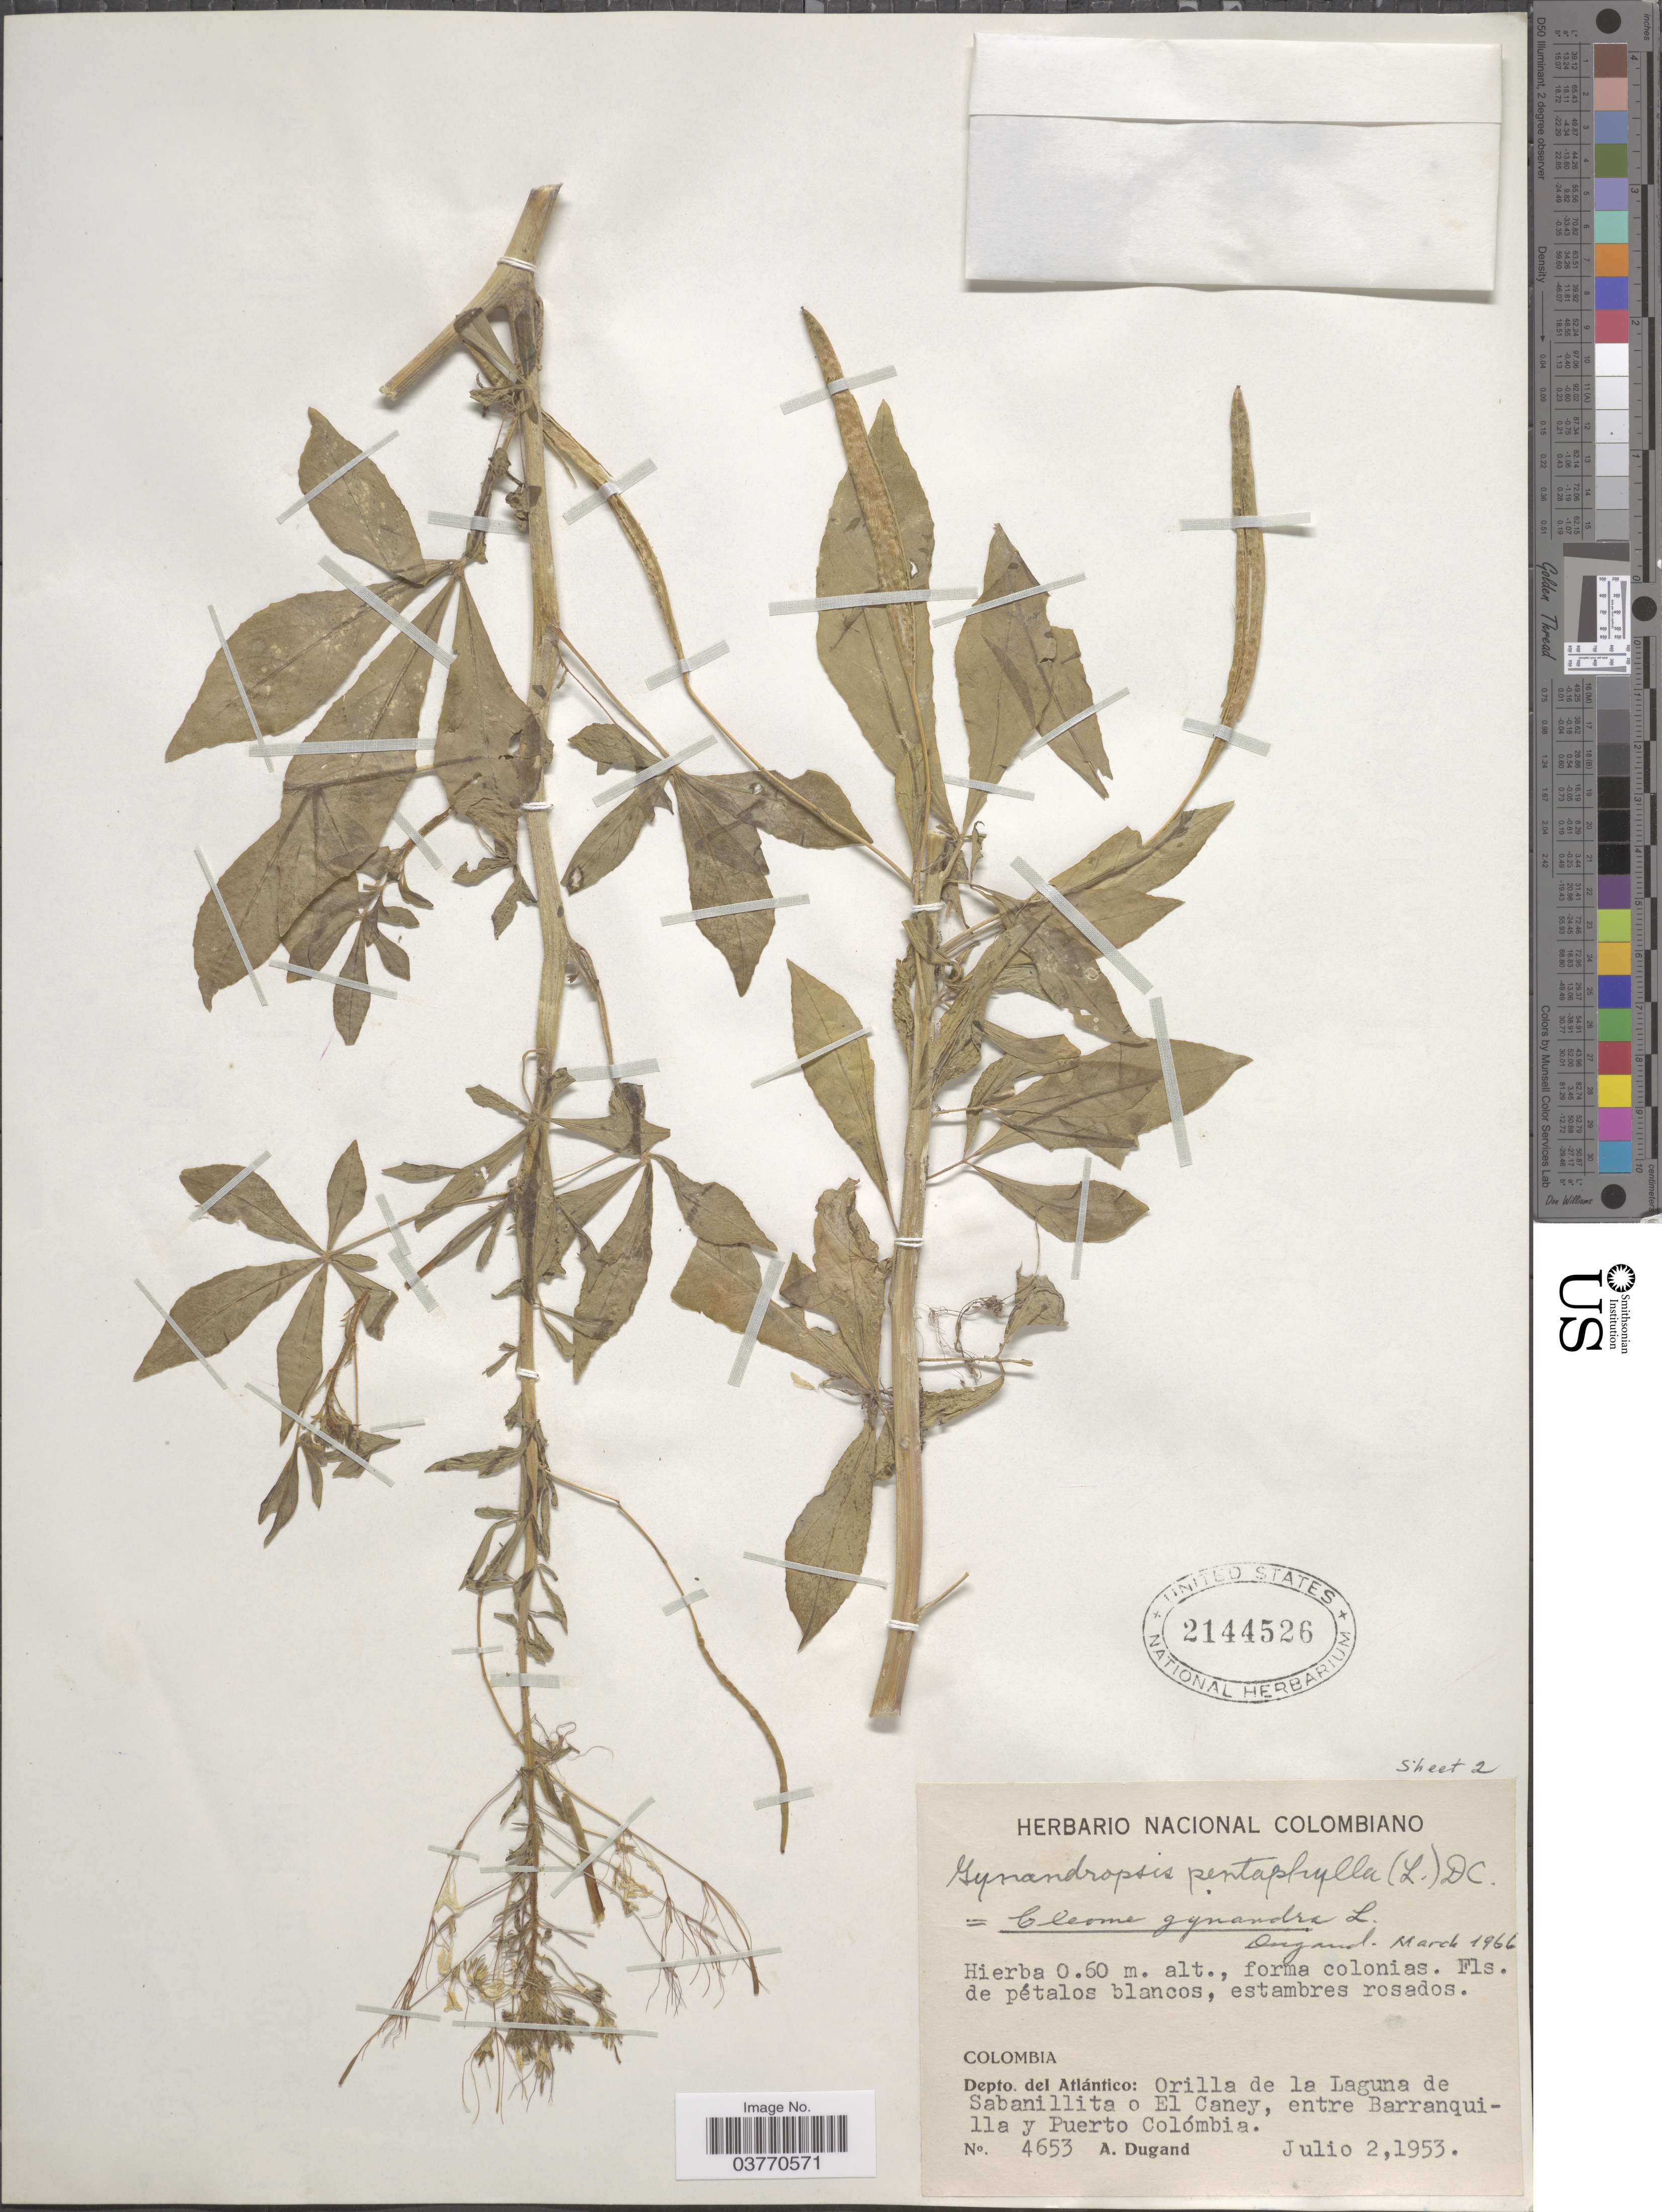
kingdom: Plantae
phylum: Tracheophyta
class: Magnoliopsida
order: Brassicales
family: Cleomaceae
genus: Gynandropsis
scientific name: Gynandropsis gynandra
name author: (L.) Briq.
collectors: A. Dugand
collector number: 4653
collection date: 1953-07-02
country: Colombia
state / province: Atlántico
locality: Depto. del Atlántico: Orilla de la Laguna de Sabanillita o El Caney, entre Barranquilla y Puerto Colómbia.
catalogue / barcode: US 2144526